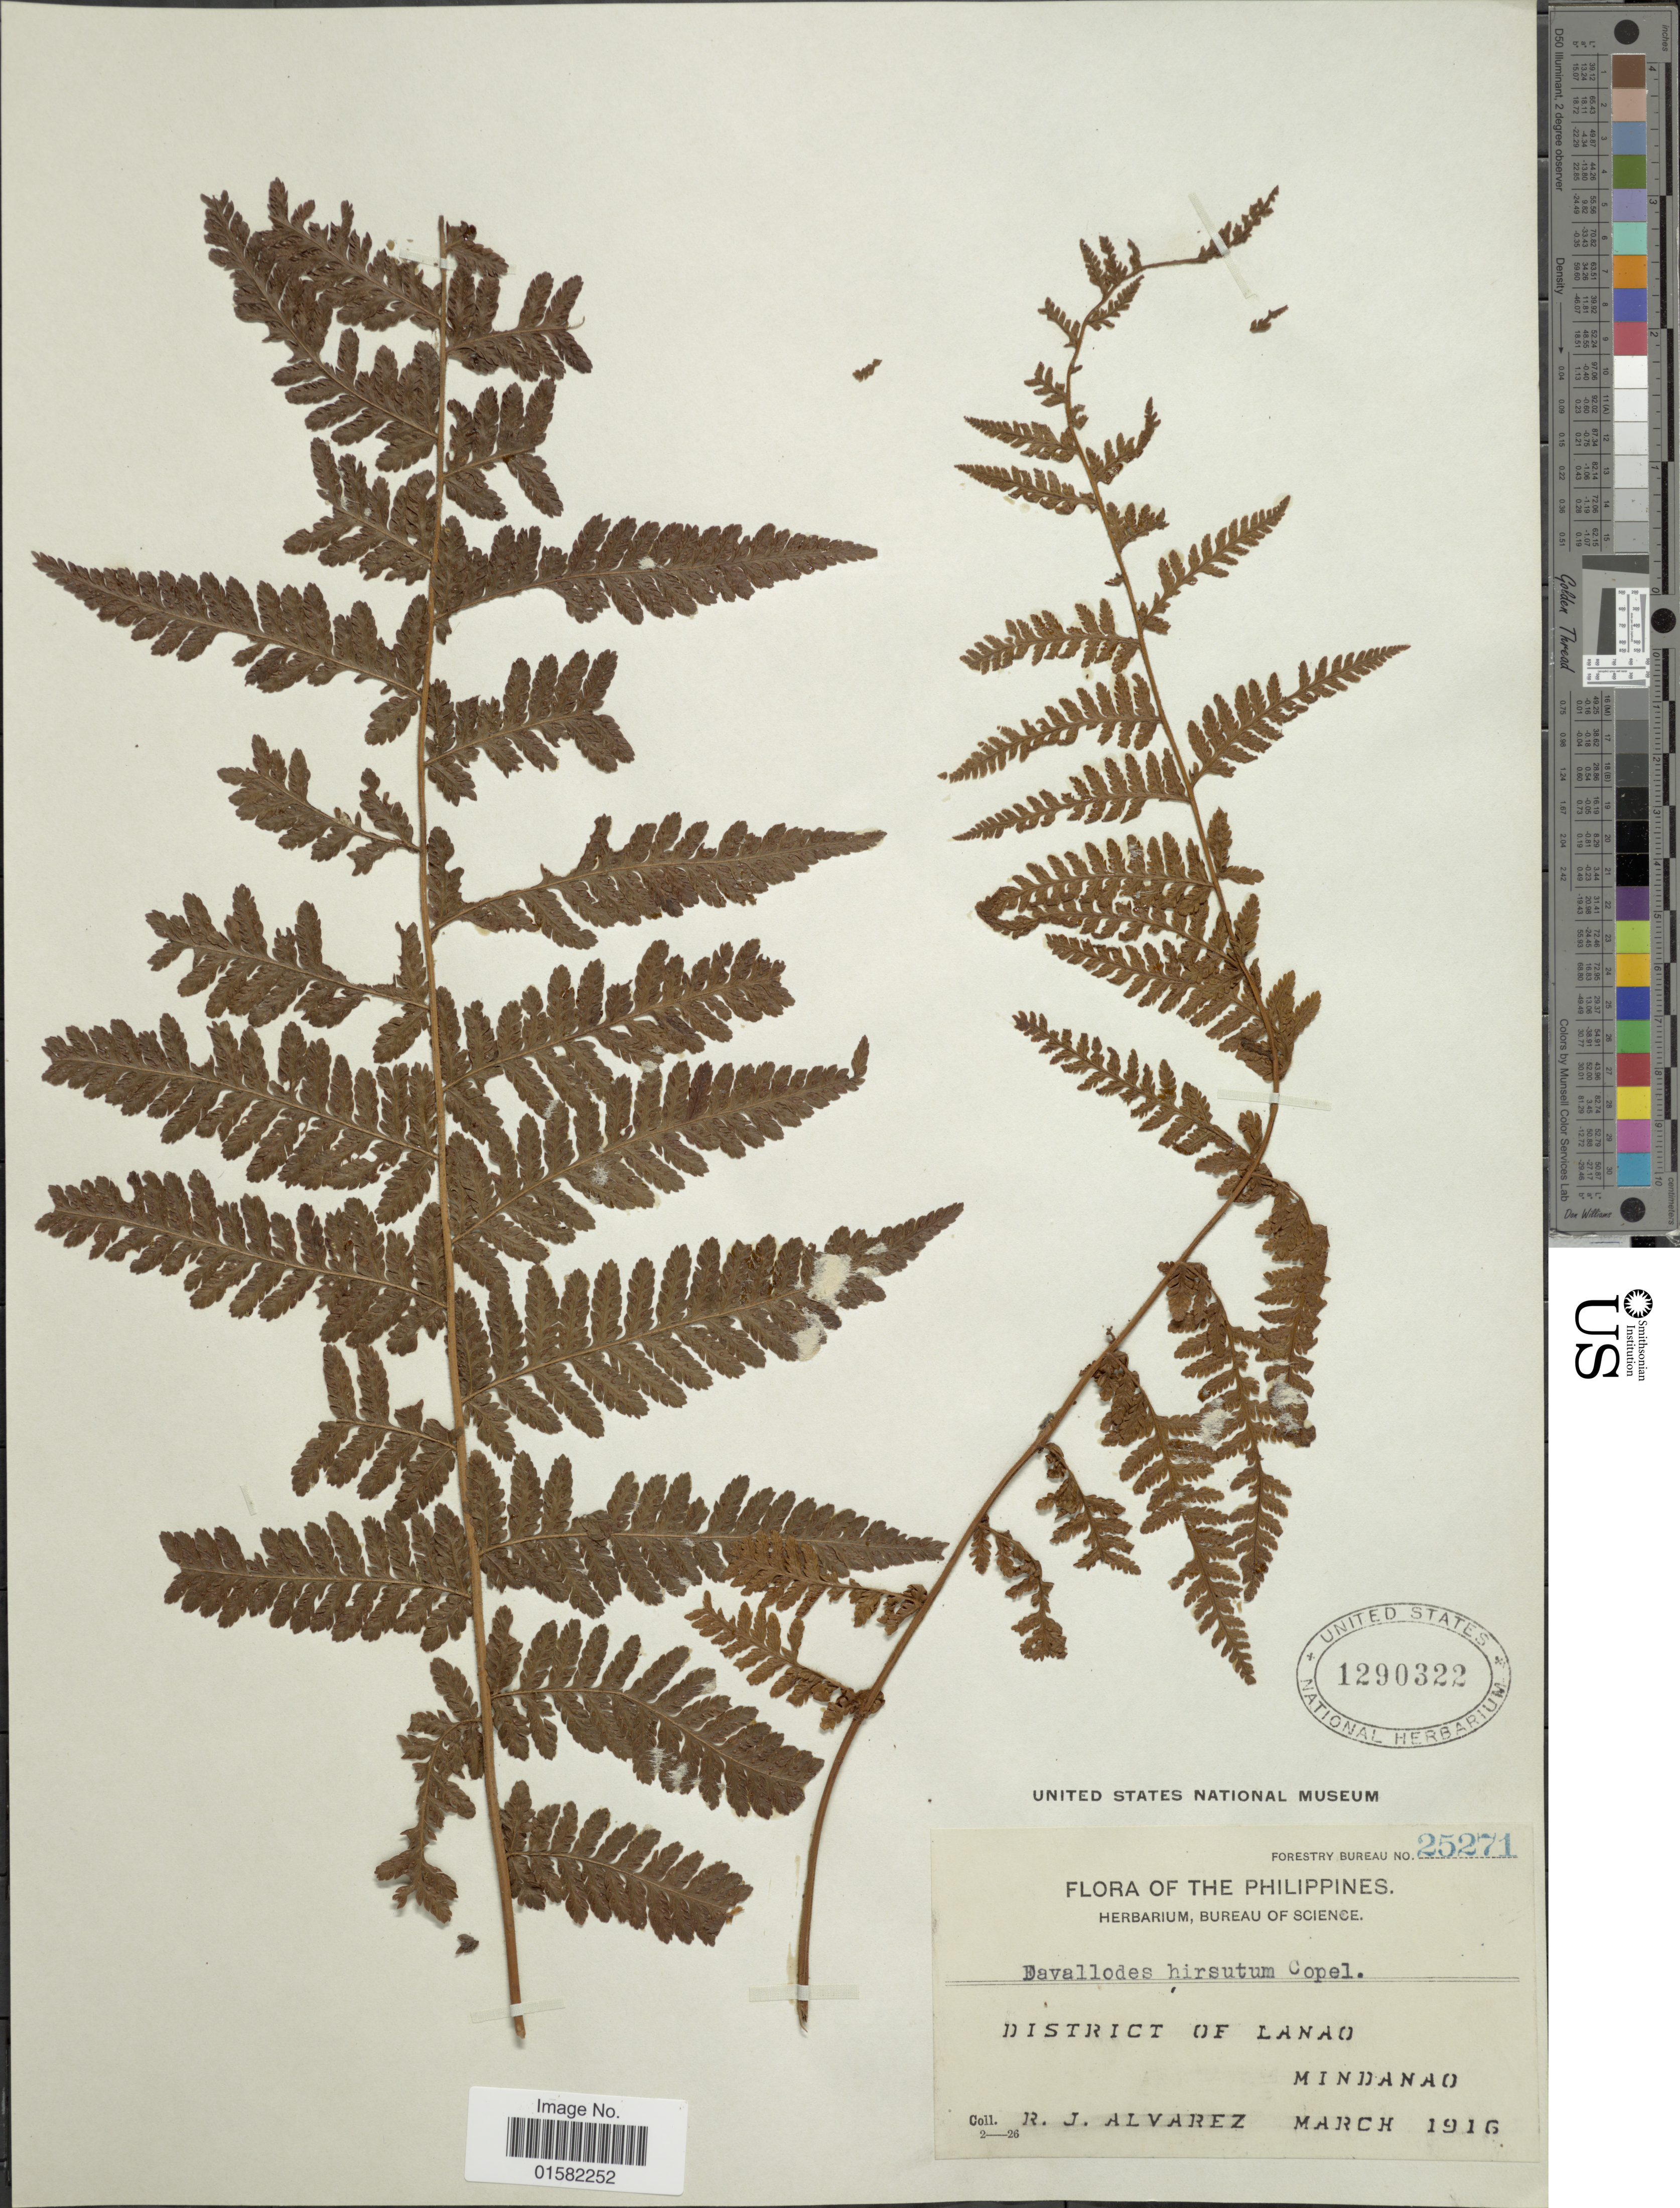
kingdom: Plantae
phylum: Tracheophyta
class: Polypodiopsida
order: Polypodiales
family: Davalliaceae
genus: Davallodes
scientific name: Davallodes hirsutum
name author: (J. Sm.) Copel.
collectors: R. Alvarez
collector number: Forestry Bureau 25271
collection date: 1916-03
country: Philippines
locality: District of Lanao, Mindanao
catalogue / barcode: US 1290322